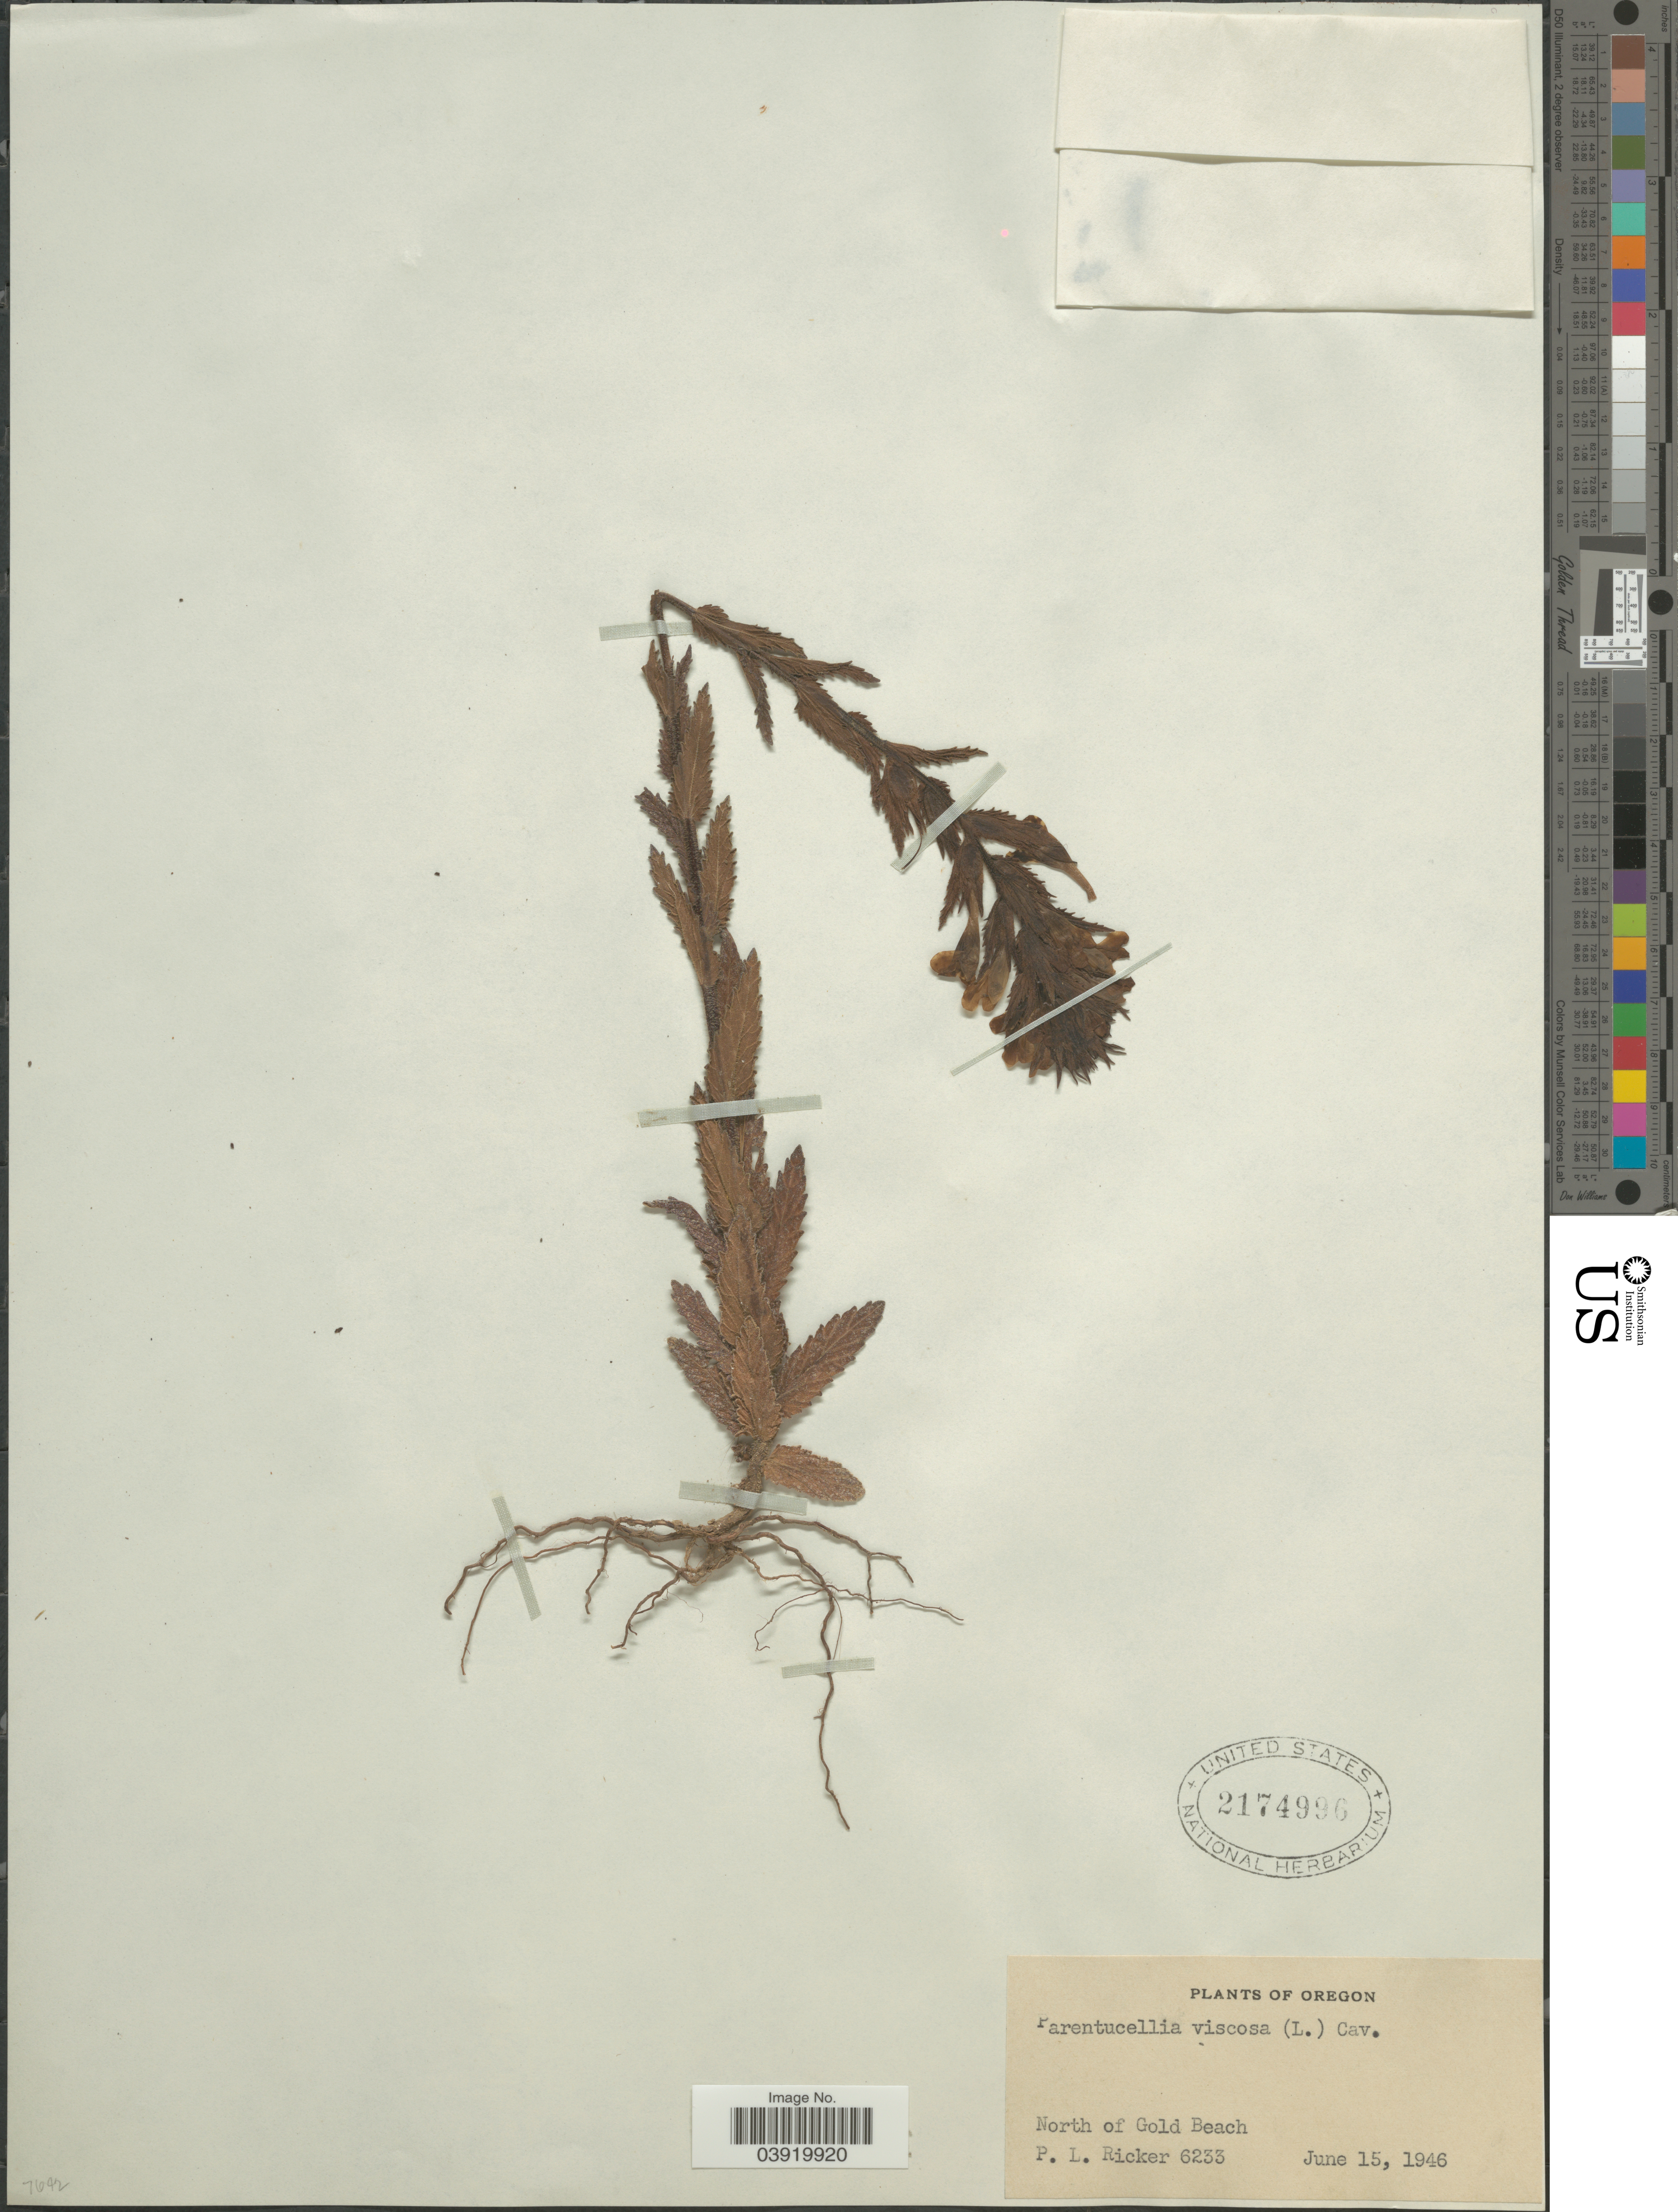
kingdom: Plantae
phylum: Tracheophyta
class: Magnoliopsida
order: Lamiales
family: Orobanchaceae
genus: Parentucellia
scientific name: Parentucellia viscosa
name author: (L.) Caruel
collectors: P. Ricker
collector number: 6233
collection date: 1946-06-15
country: United States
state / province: Oregon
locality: North of Gold Beach.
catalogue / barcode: US 2174996